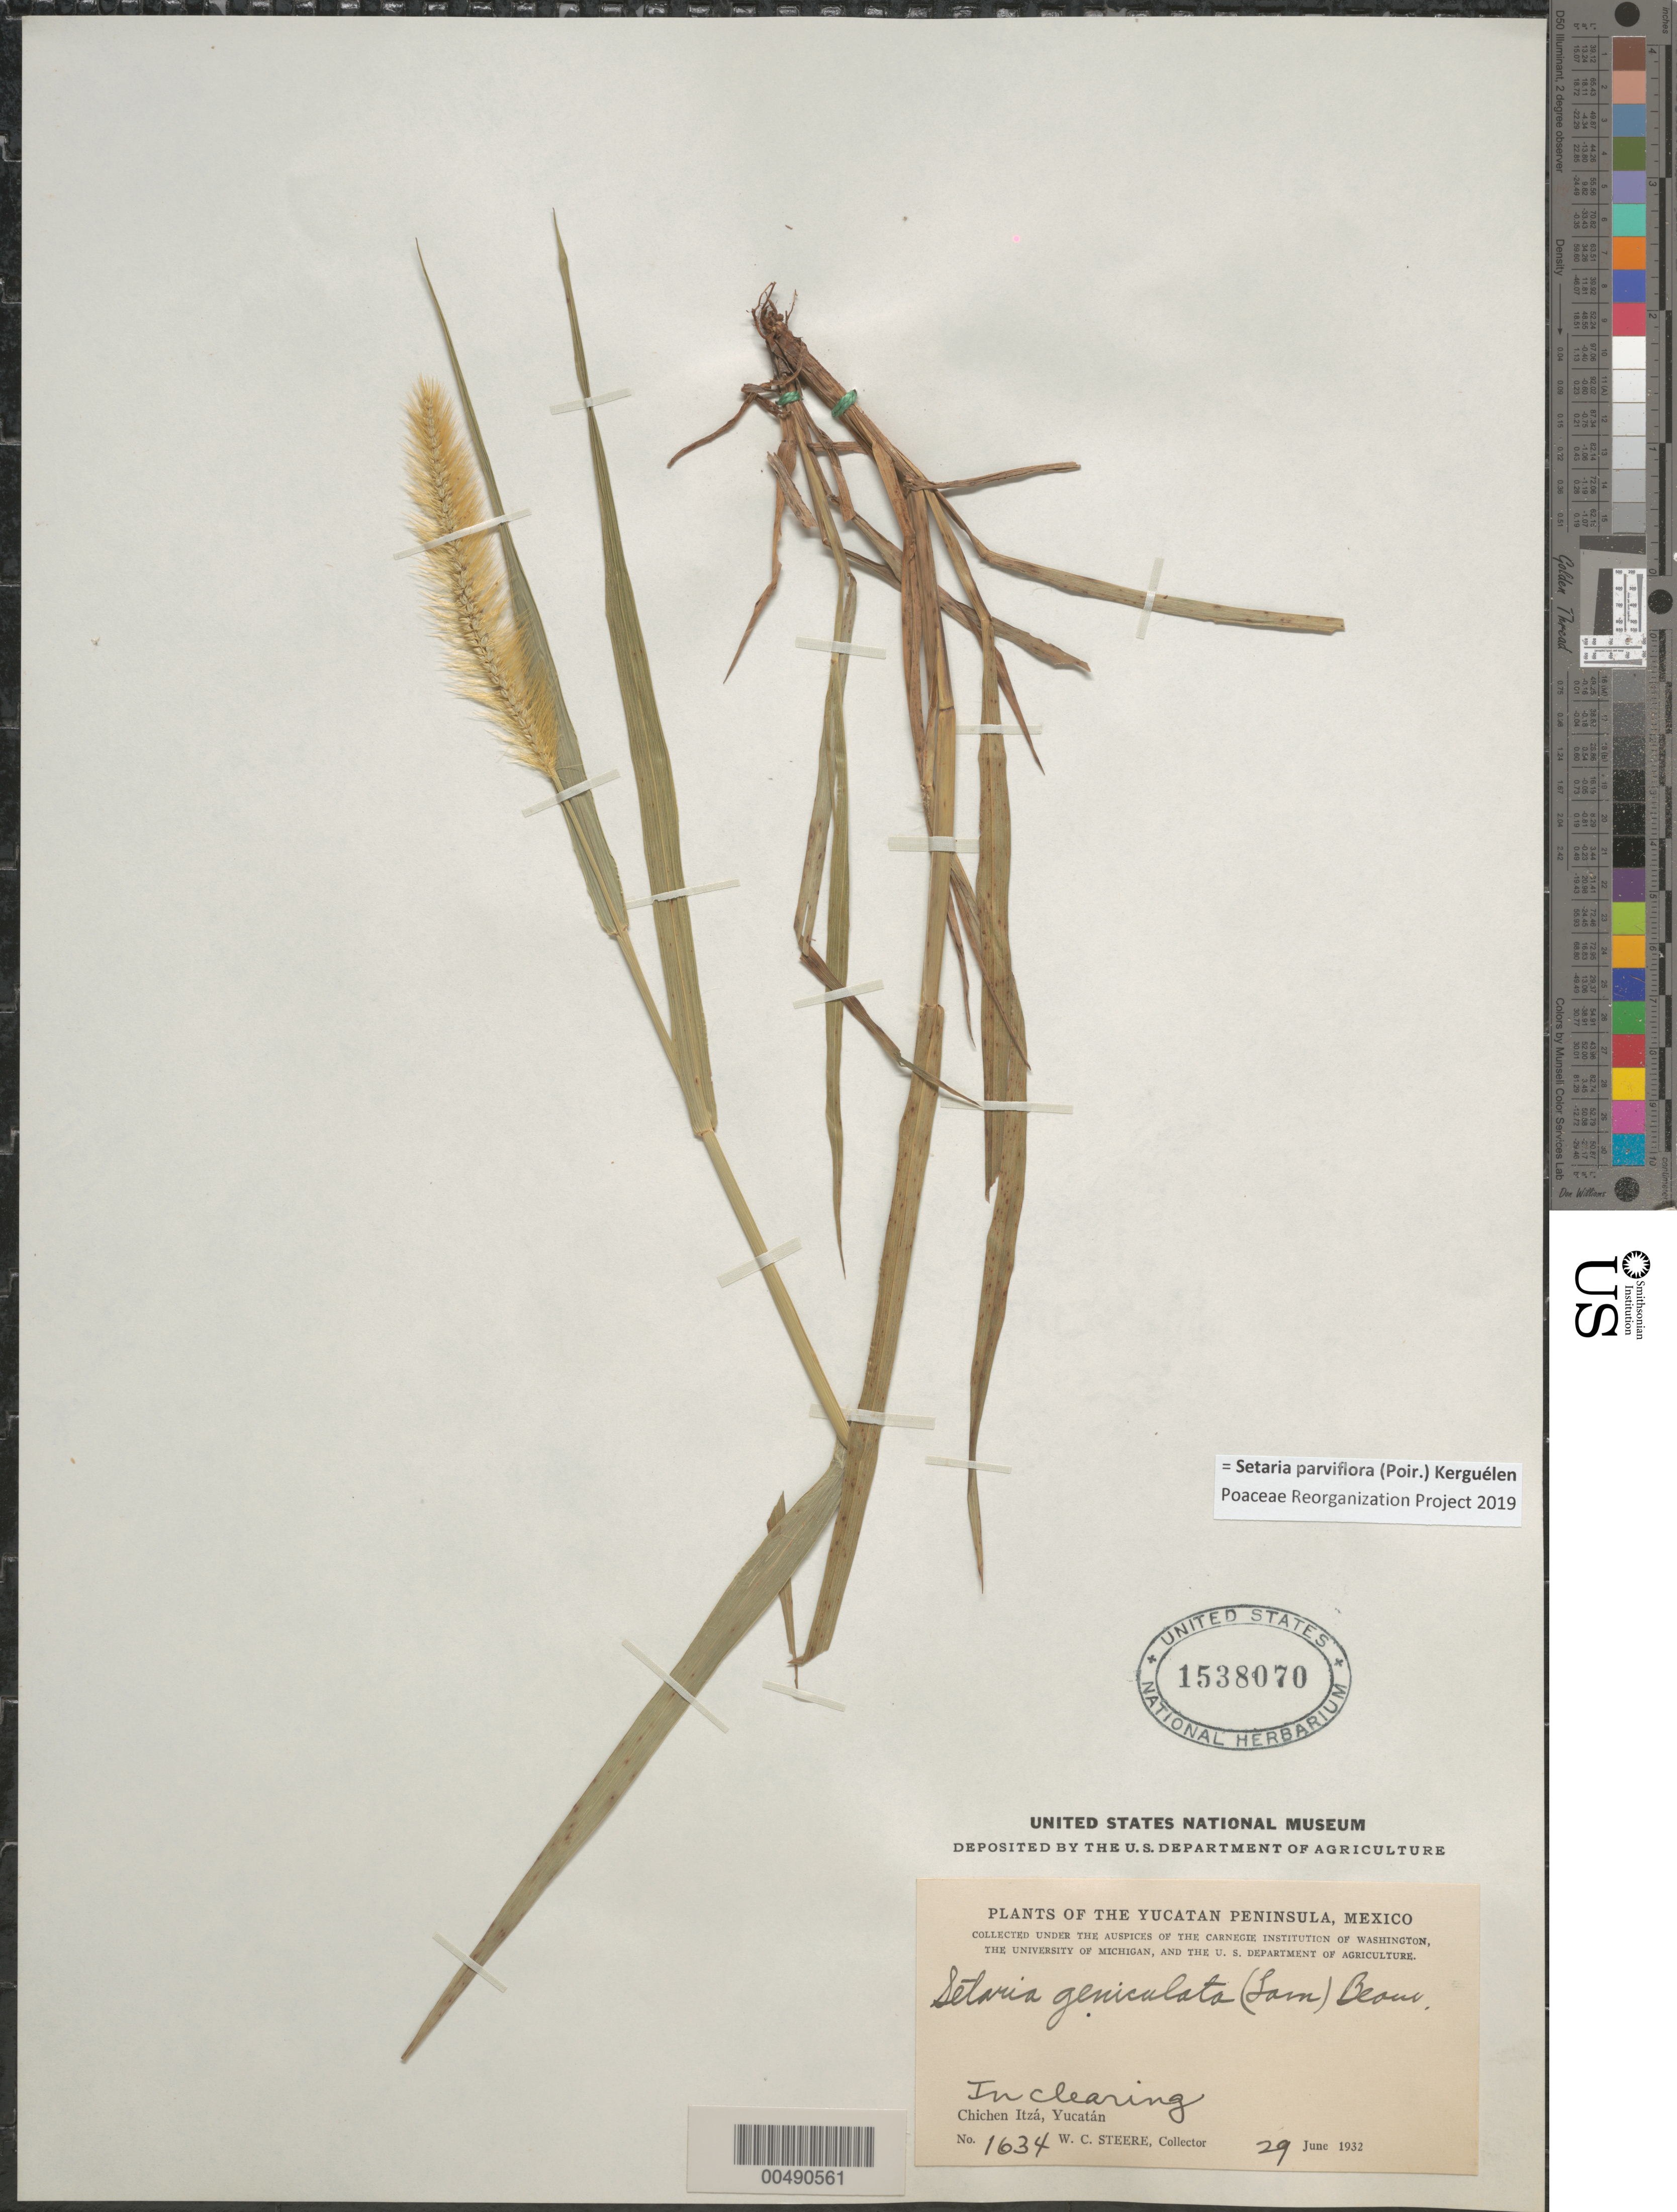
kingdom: Plantae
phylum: Tracheophyta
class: Liliopsida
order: Poales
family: Poaceae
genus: Setaria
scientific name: Setaria parviflora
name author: (Poir.) Kerguélen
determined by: Poaceae Reorganization Project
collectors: W. C. Steere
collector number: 1634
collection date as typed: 29 Jun 1932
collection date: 1932-06-29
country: Mexico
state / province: Yucatan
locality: Chichen Itzá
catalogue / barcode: US 1538070